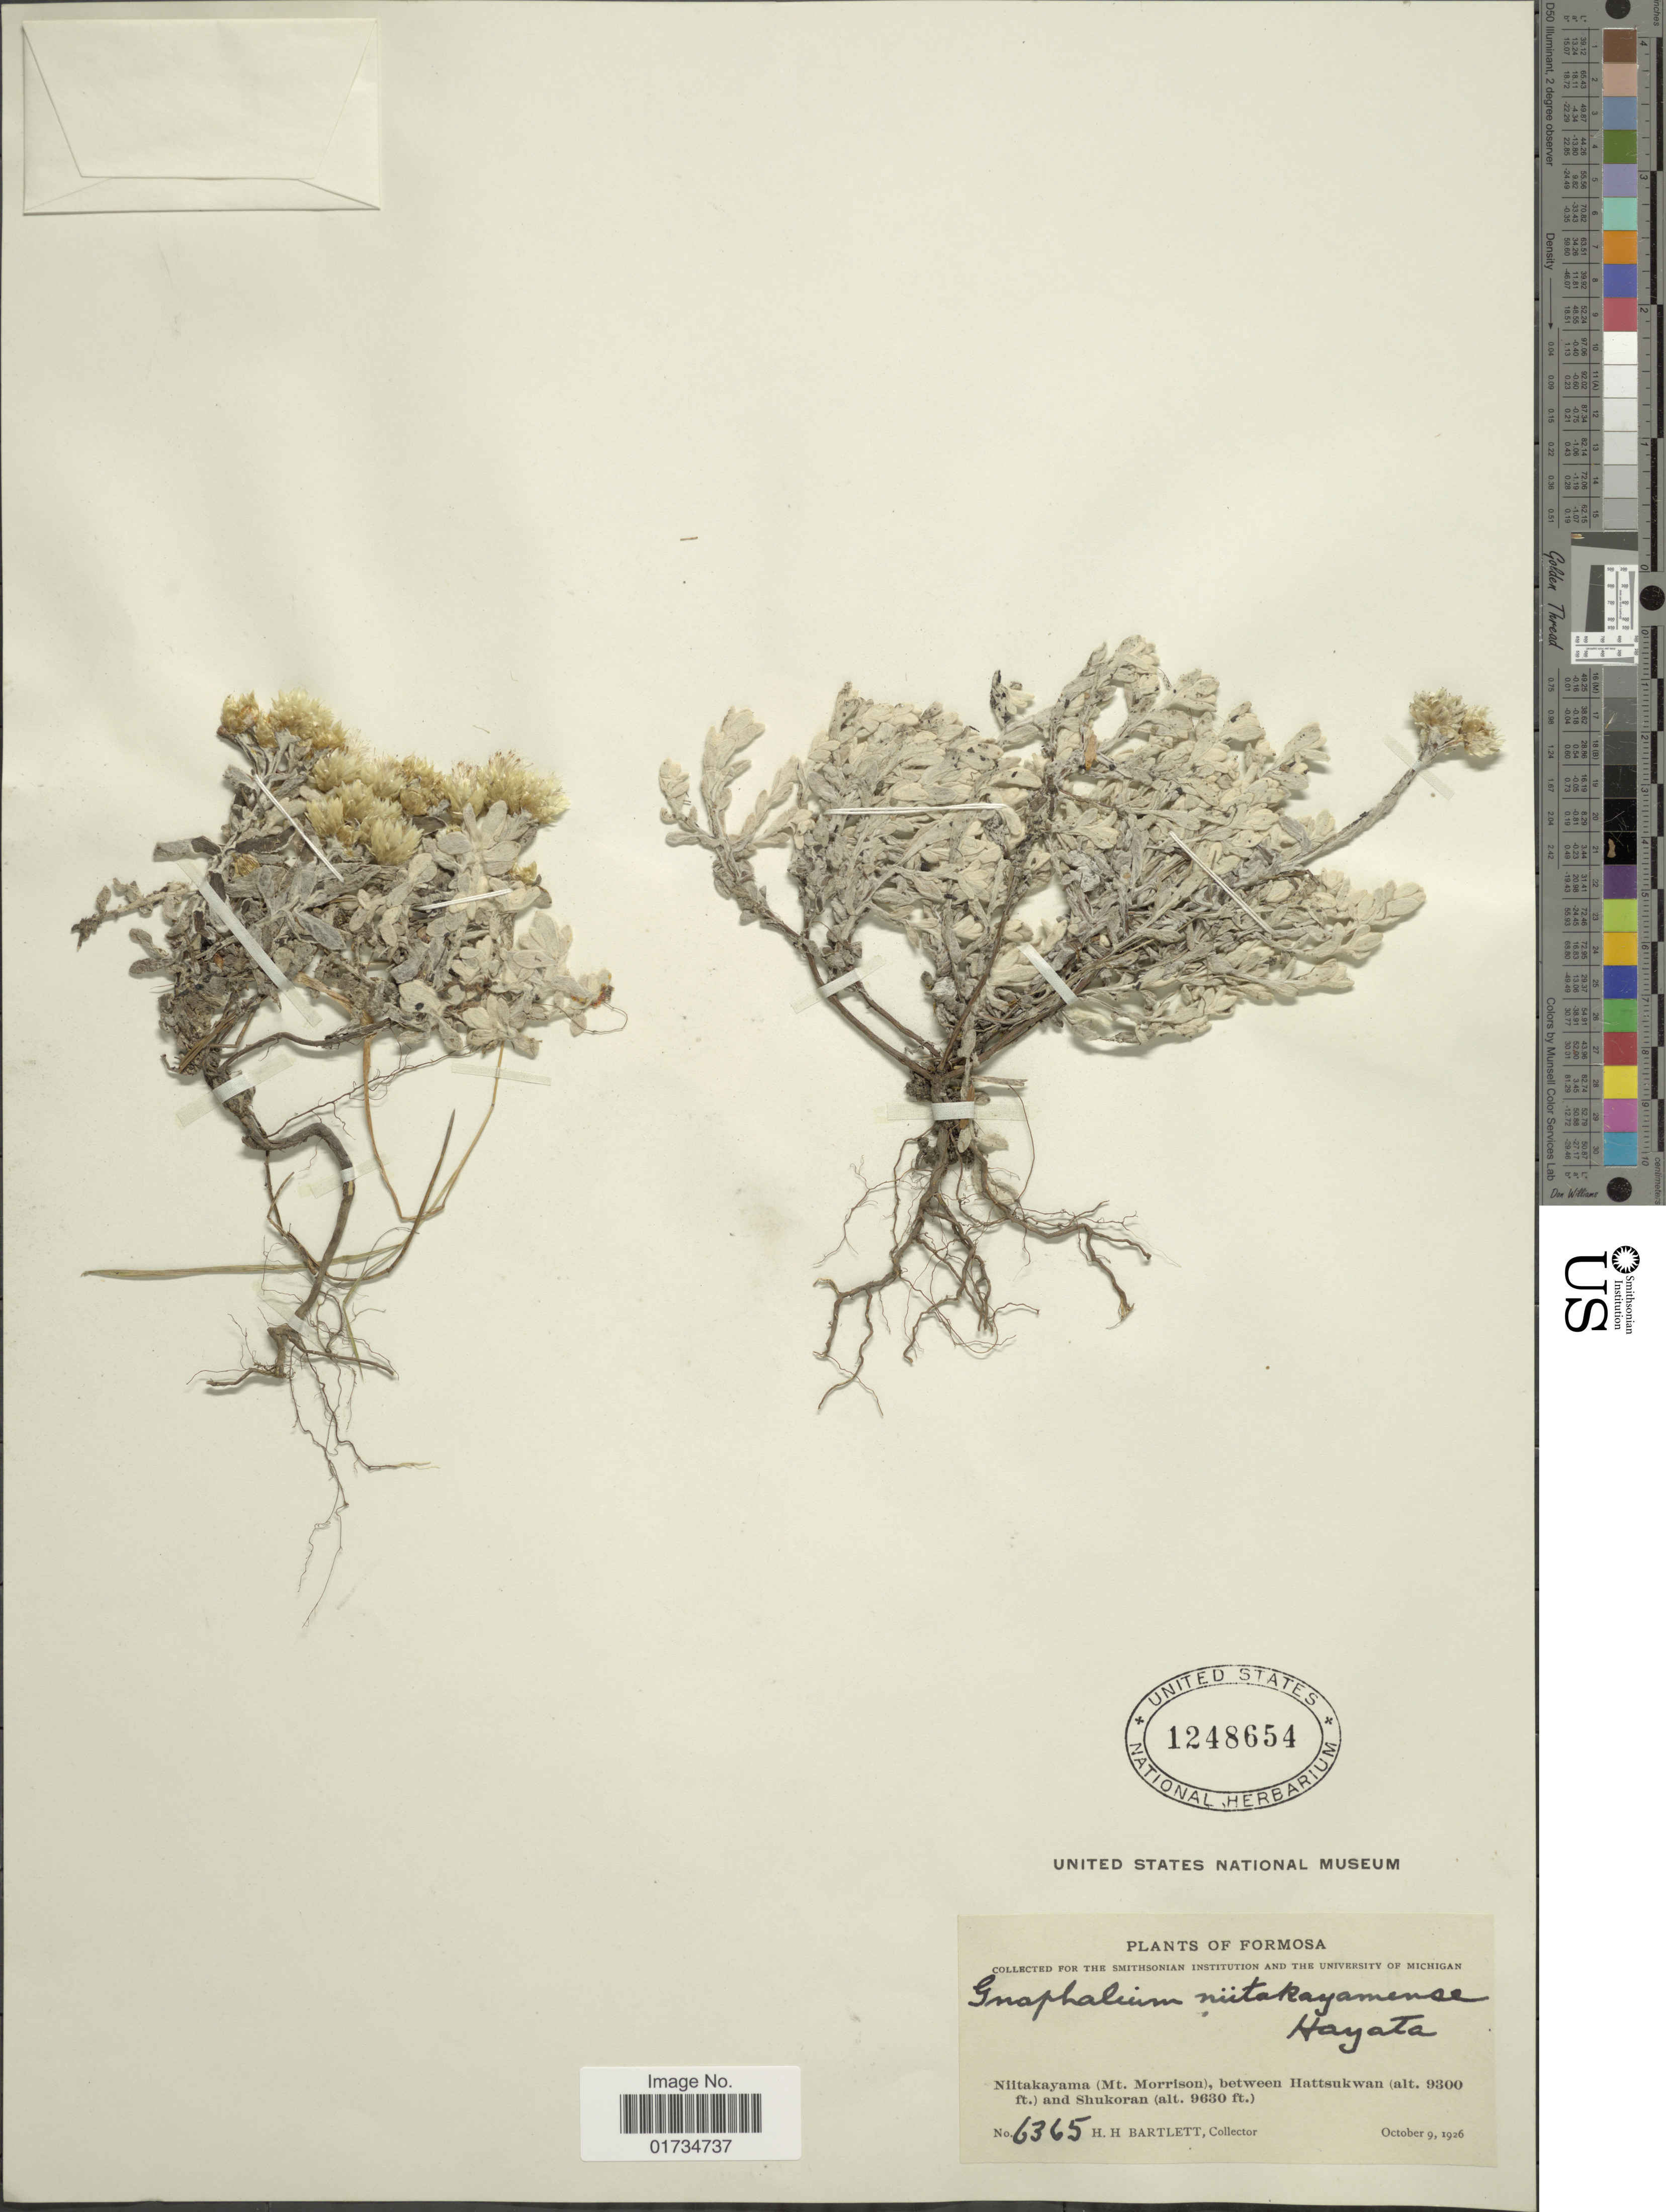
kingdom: Plantae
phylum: Tracheophyta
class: Magnoliopsida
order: Asterales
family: Asteraceae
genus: Anaphalis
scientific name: Anaphalis nagasawai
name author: Hayata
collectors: H. H. Bartlett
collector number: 6365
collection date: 1926-10-09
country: Taiwan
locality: Formosa. Niitakayama (Mt. Morrison), between Hattsukwan and Shukoran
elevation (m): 2835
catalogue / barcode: US 1248654